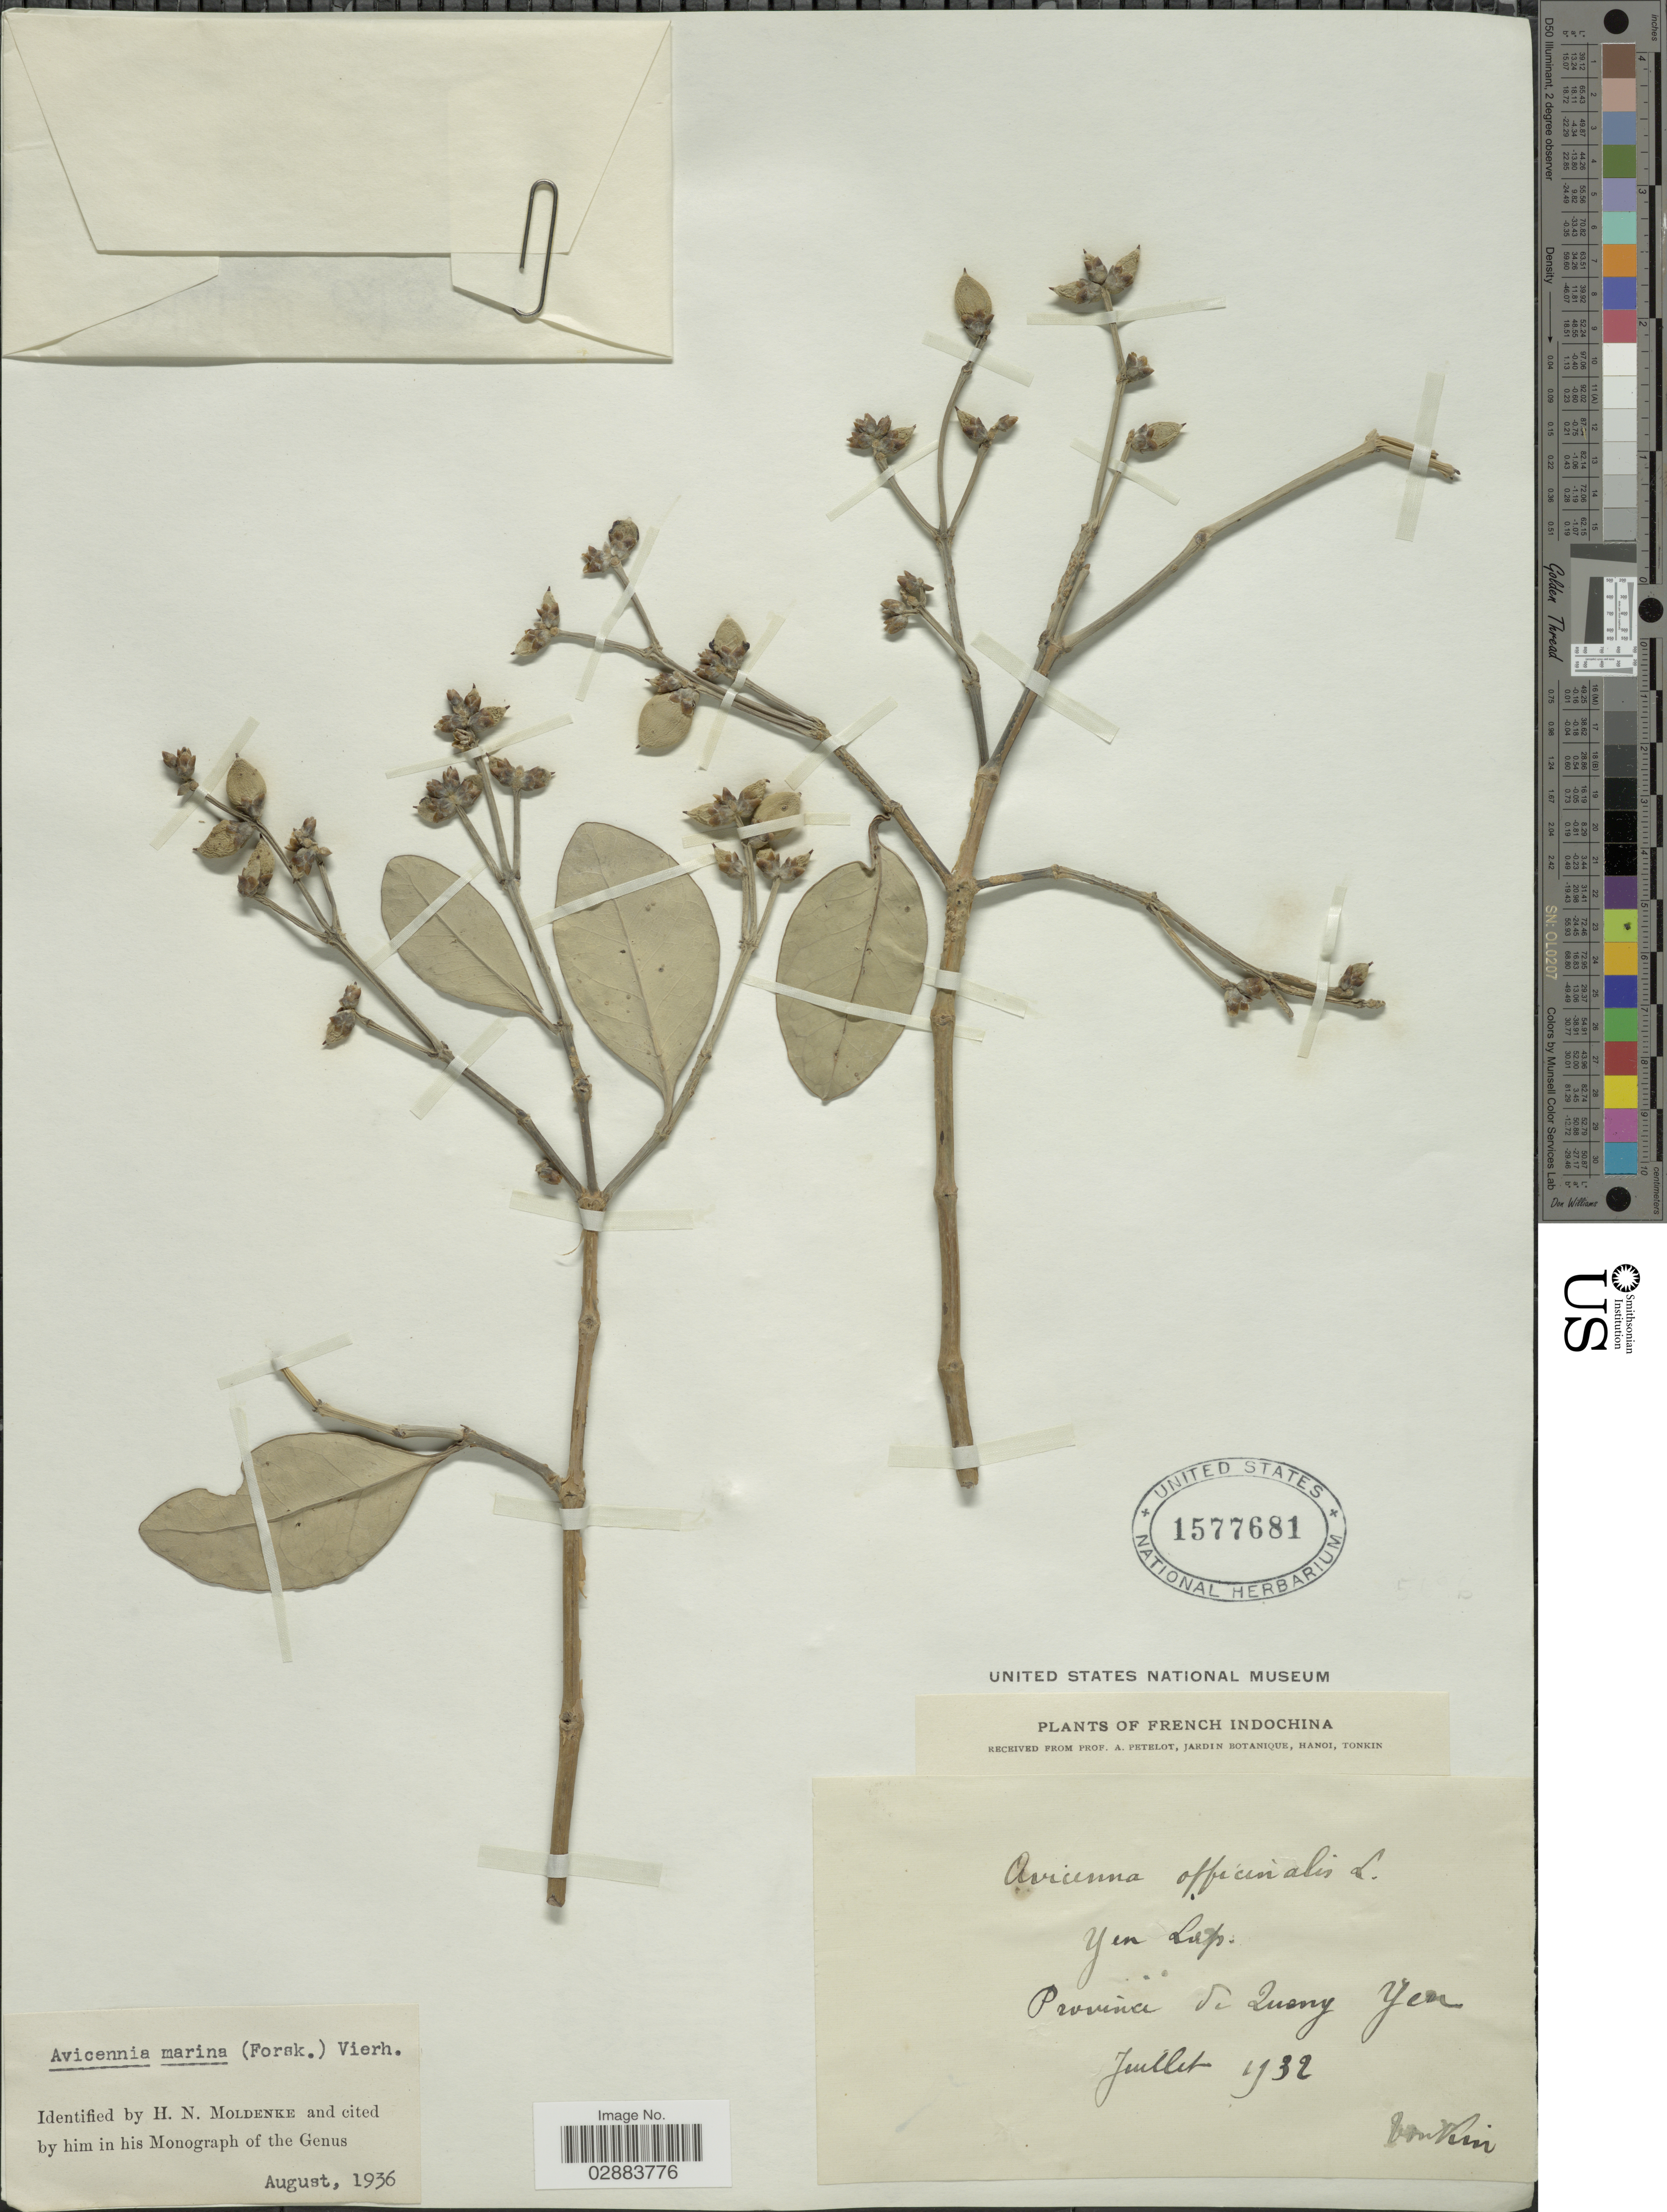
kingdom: Plantae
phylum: Tracheophyta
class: Magnoliopsida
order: Lamiales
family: Acanthaceae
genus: Avicennia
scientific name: Avicennia marina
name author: (Forssk.) Vierh.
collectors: A. Petelot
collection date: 1932-07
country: Vietnam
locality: Tonkin. French Indochina. Province de Quang Yen.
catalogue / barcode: US 1577681